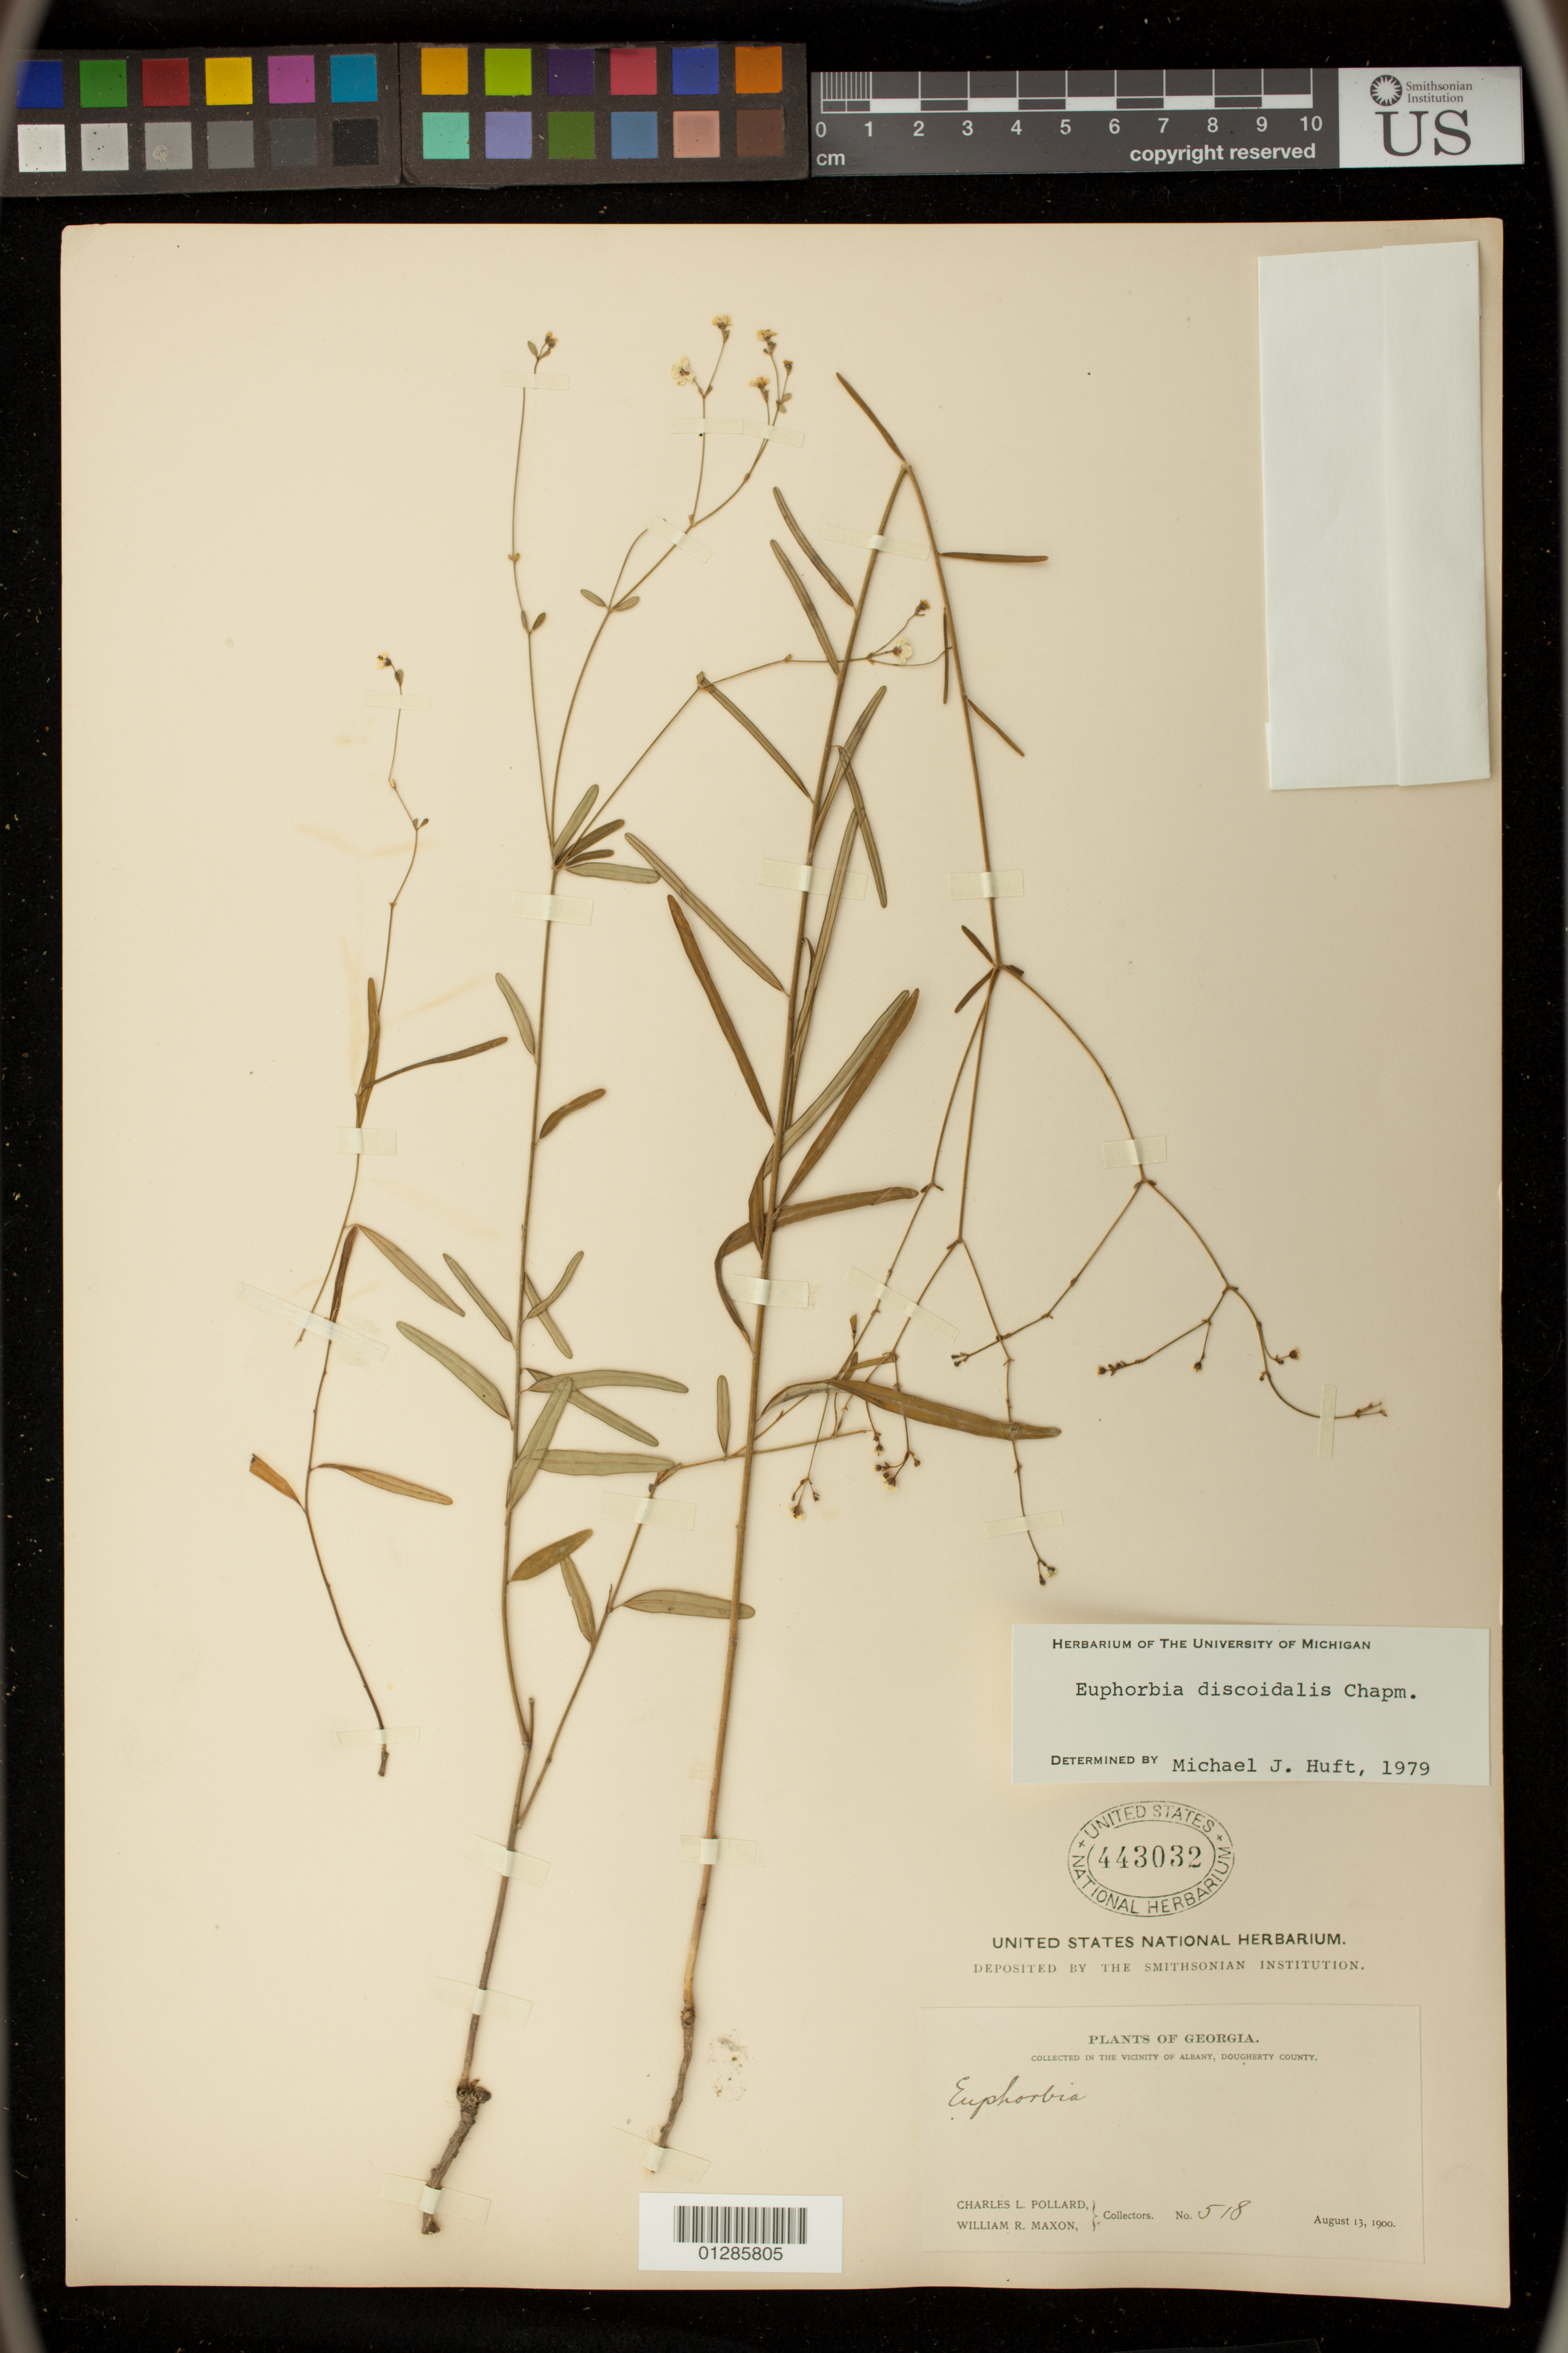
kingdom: Plantae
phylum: Tracheophyta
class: Magnoliopsida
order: Malpighiales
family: Euphorbiaceae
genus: Euphorbia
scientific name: Euphorbia discoidalis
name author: Chapm.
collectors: C. L. Pollard & W. R. Maxon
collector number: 518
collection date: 1900-08-13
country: United States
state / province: Georgia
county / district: Dougherty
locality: Vicinity of Albany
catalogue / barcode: US 443032